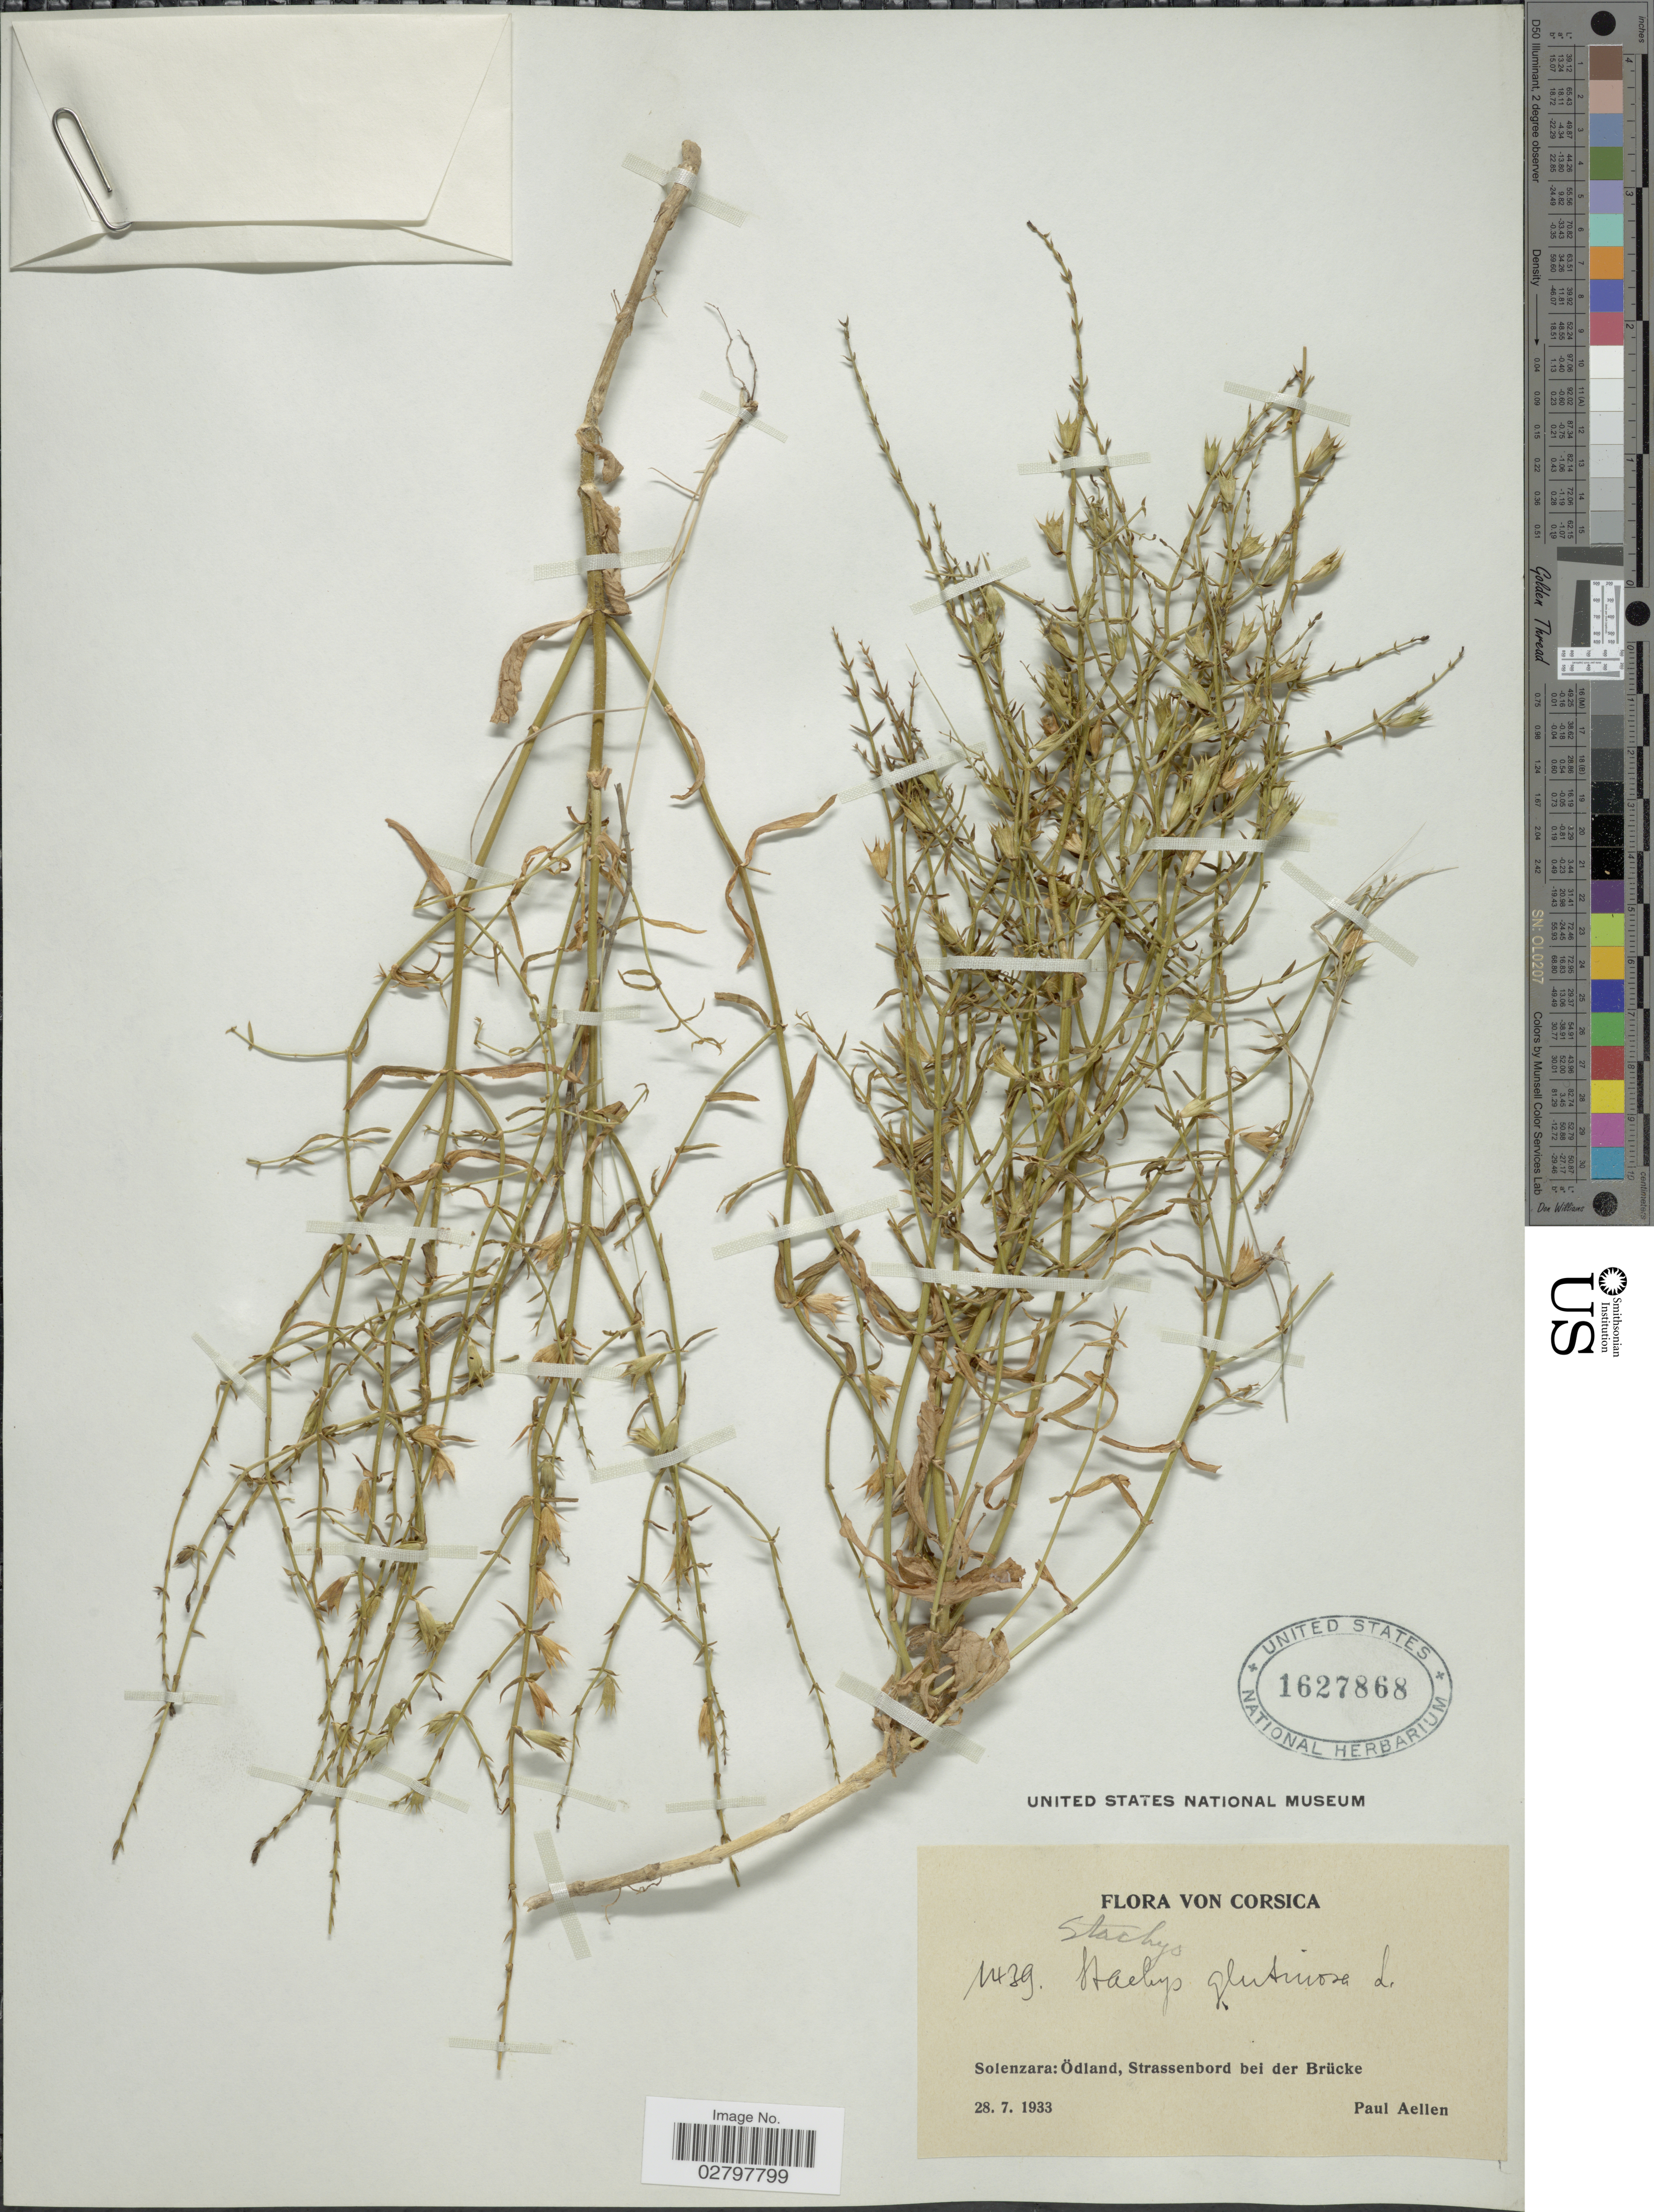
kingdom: Plantae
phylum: Tracheophyta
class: Magnoliopsida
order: Lamiales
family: Lamiaceae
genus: Stachys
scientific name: Stachys glutinosa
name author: L.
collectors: P. Aellen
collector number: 1439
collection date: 1933-07-28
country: France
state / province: Corsica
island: Corse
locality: Solenzara: Ödland, Strassenbord bei der Brücke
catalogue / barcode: US 1627868